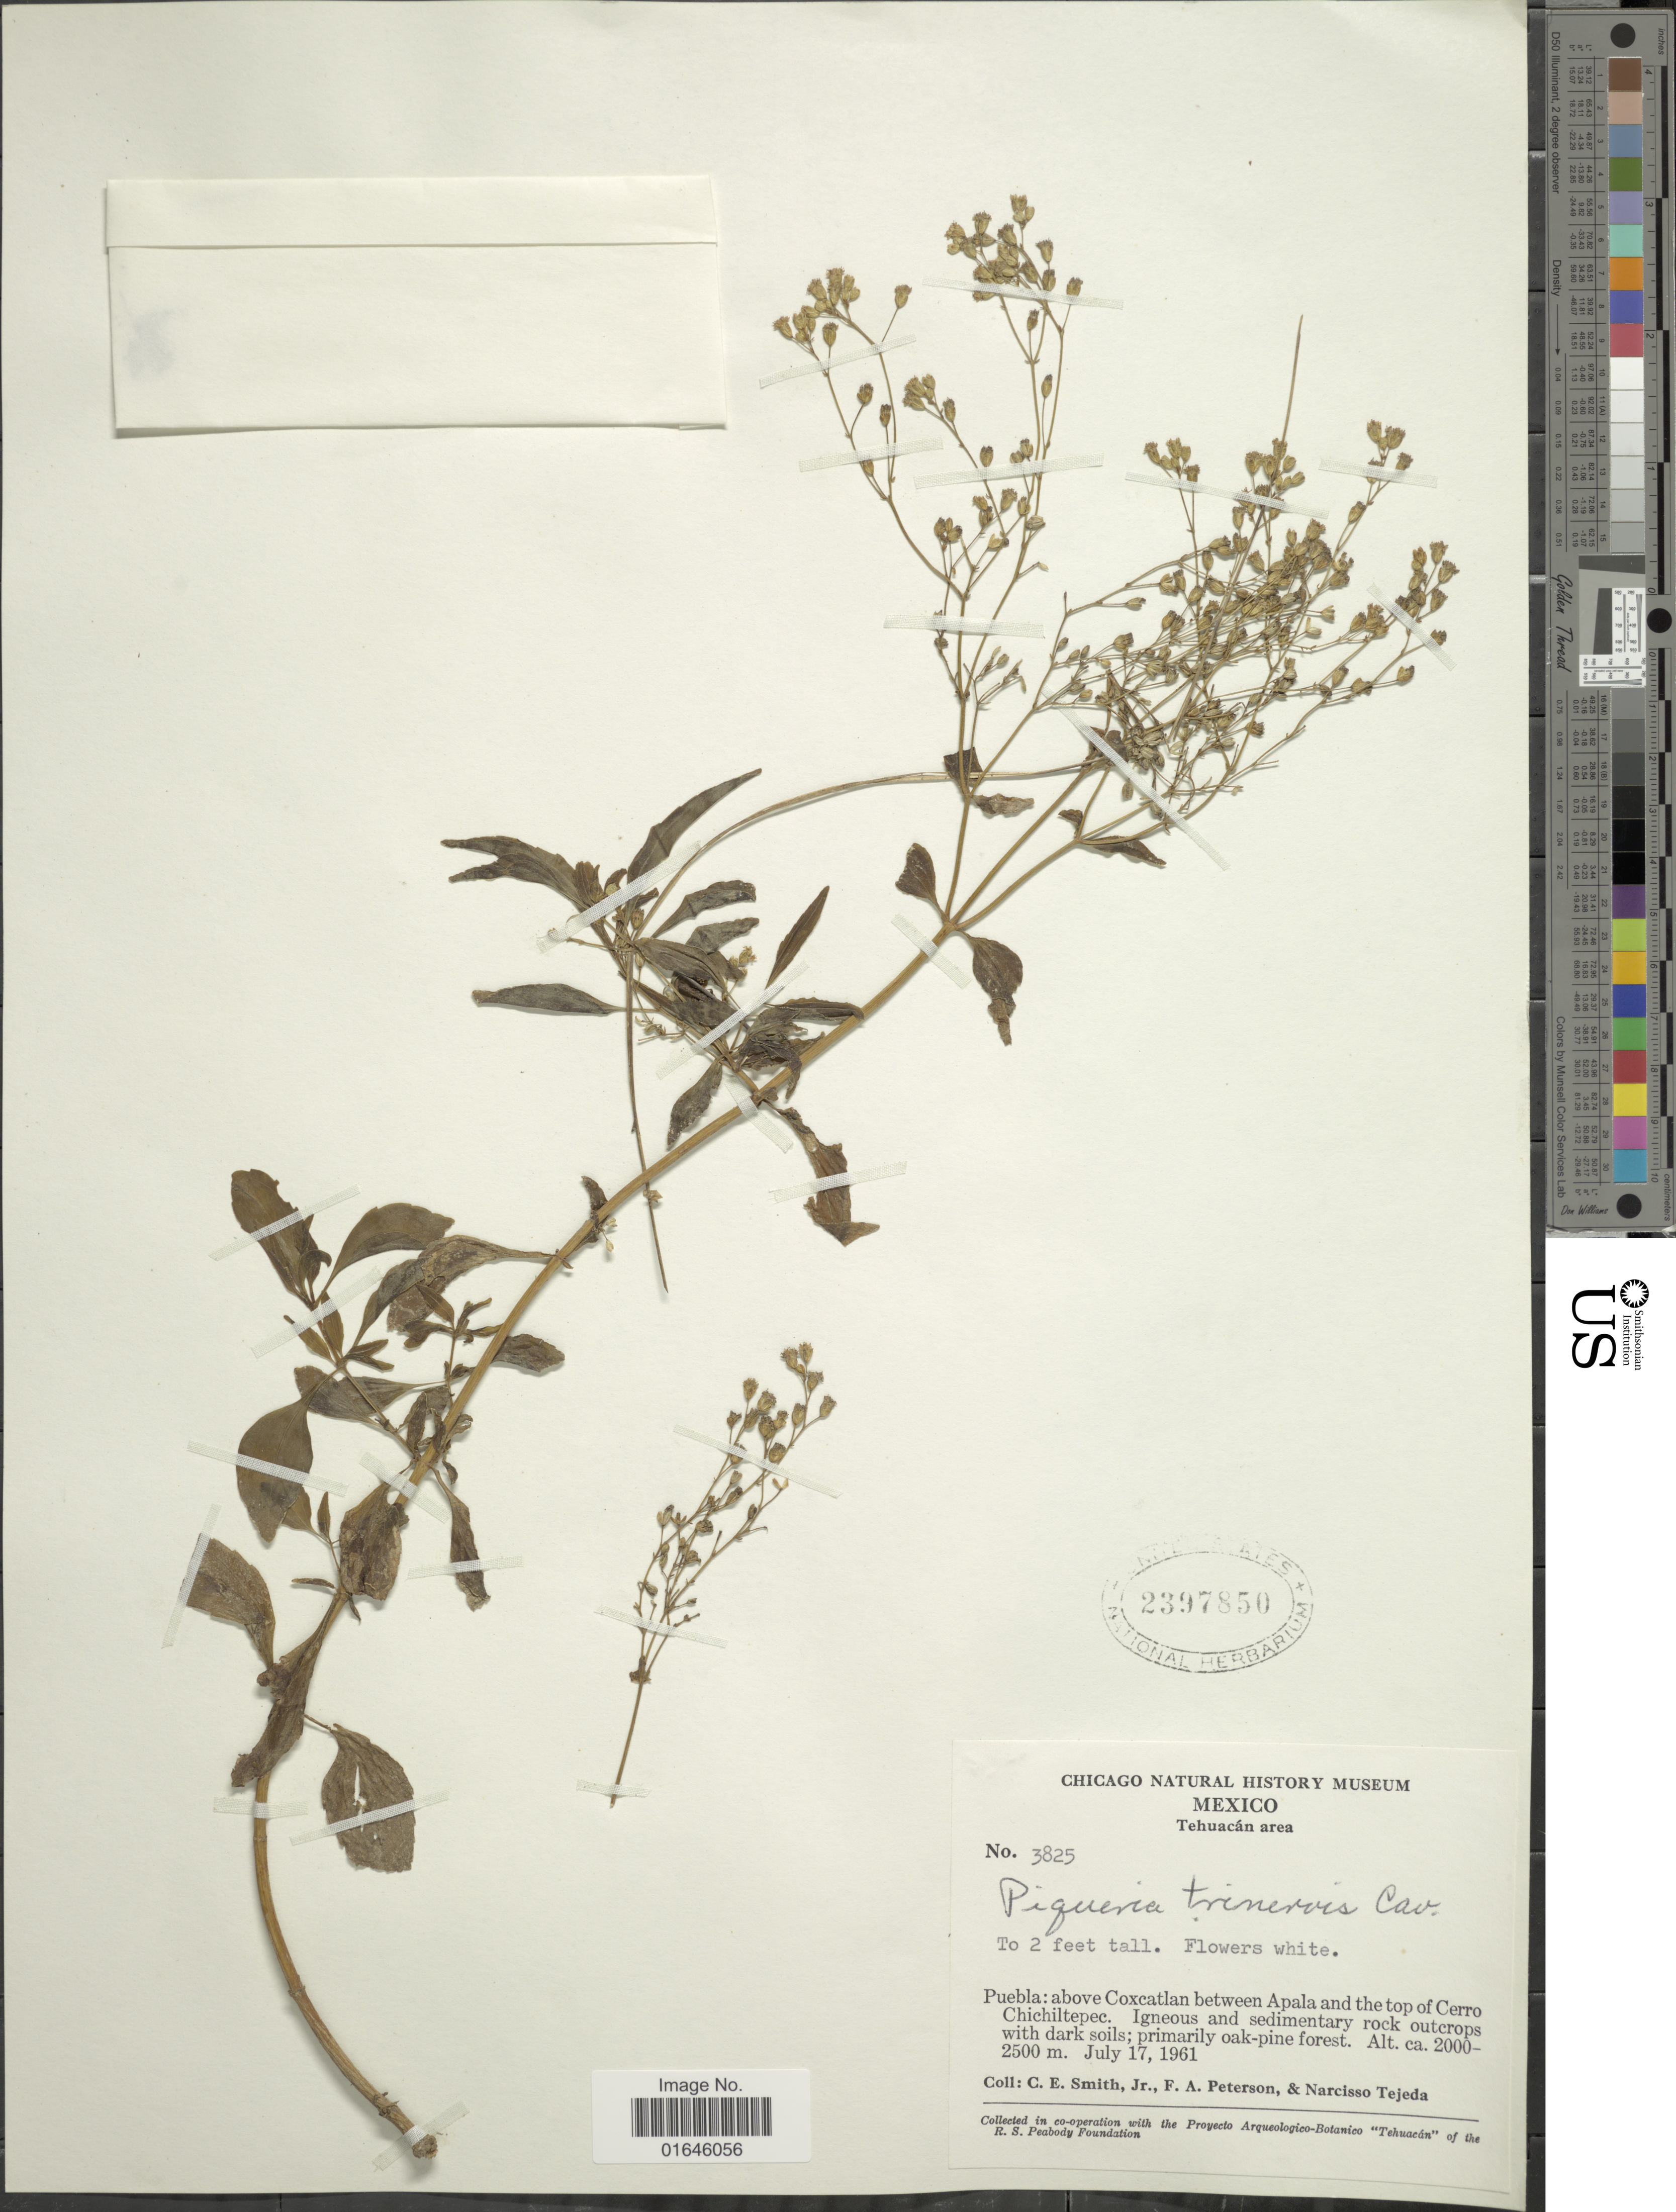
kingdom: Plantae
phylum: Tracheophyta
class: Magnoliopsida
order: Asterales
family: Asteraceae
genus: Piqueria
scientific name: Piqueria trinervia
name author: Cav.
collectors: C. E. Smith Jr., F. A. Peterson & N. Tejeda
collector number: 3825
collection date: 1961-07-17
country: Mexico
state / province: Puebla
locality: Coxcatlan between Apala and the top of Cerro Chichiltepec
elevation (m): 2000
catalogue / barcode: US 2397850